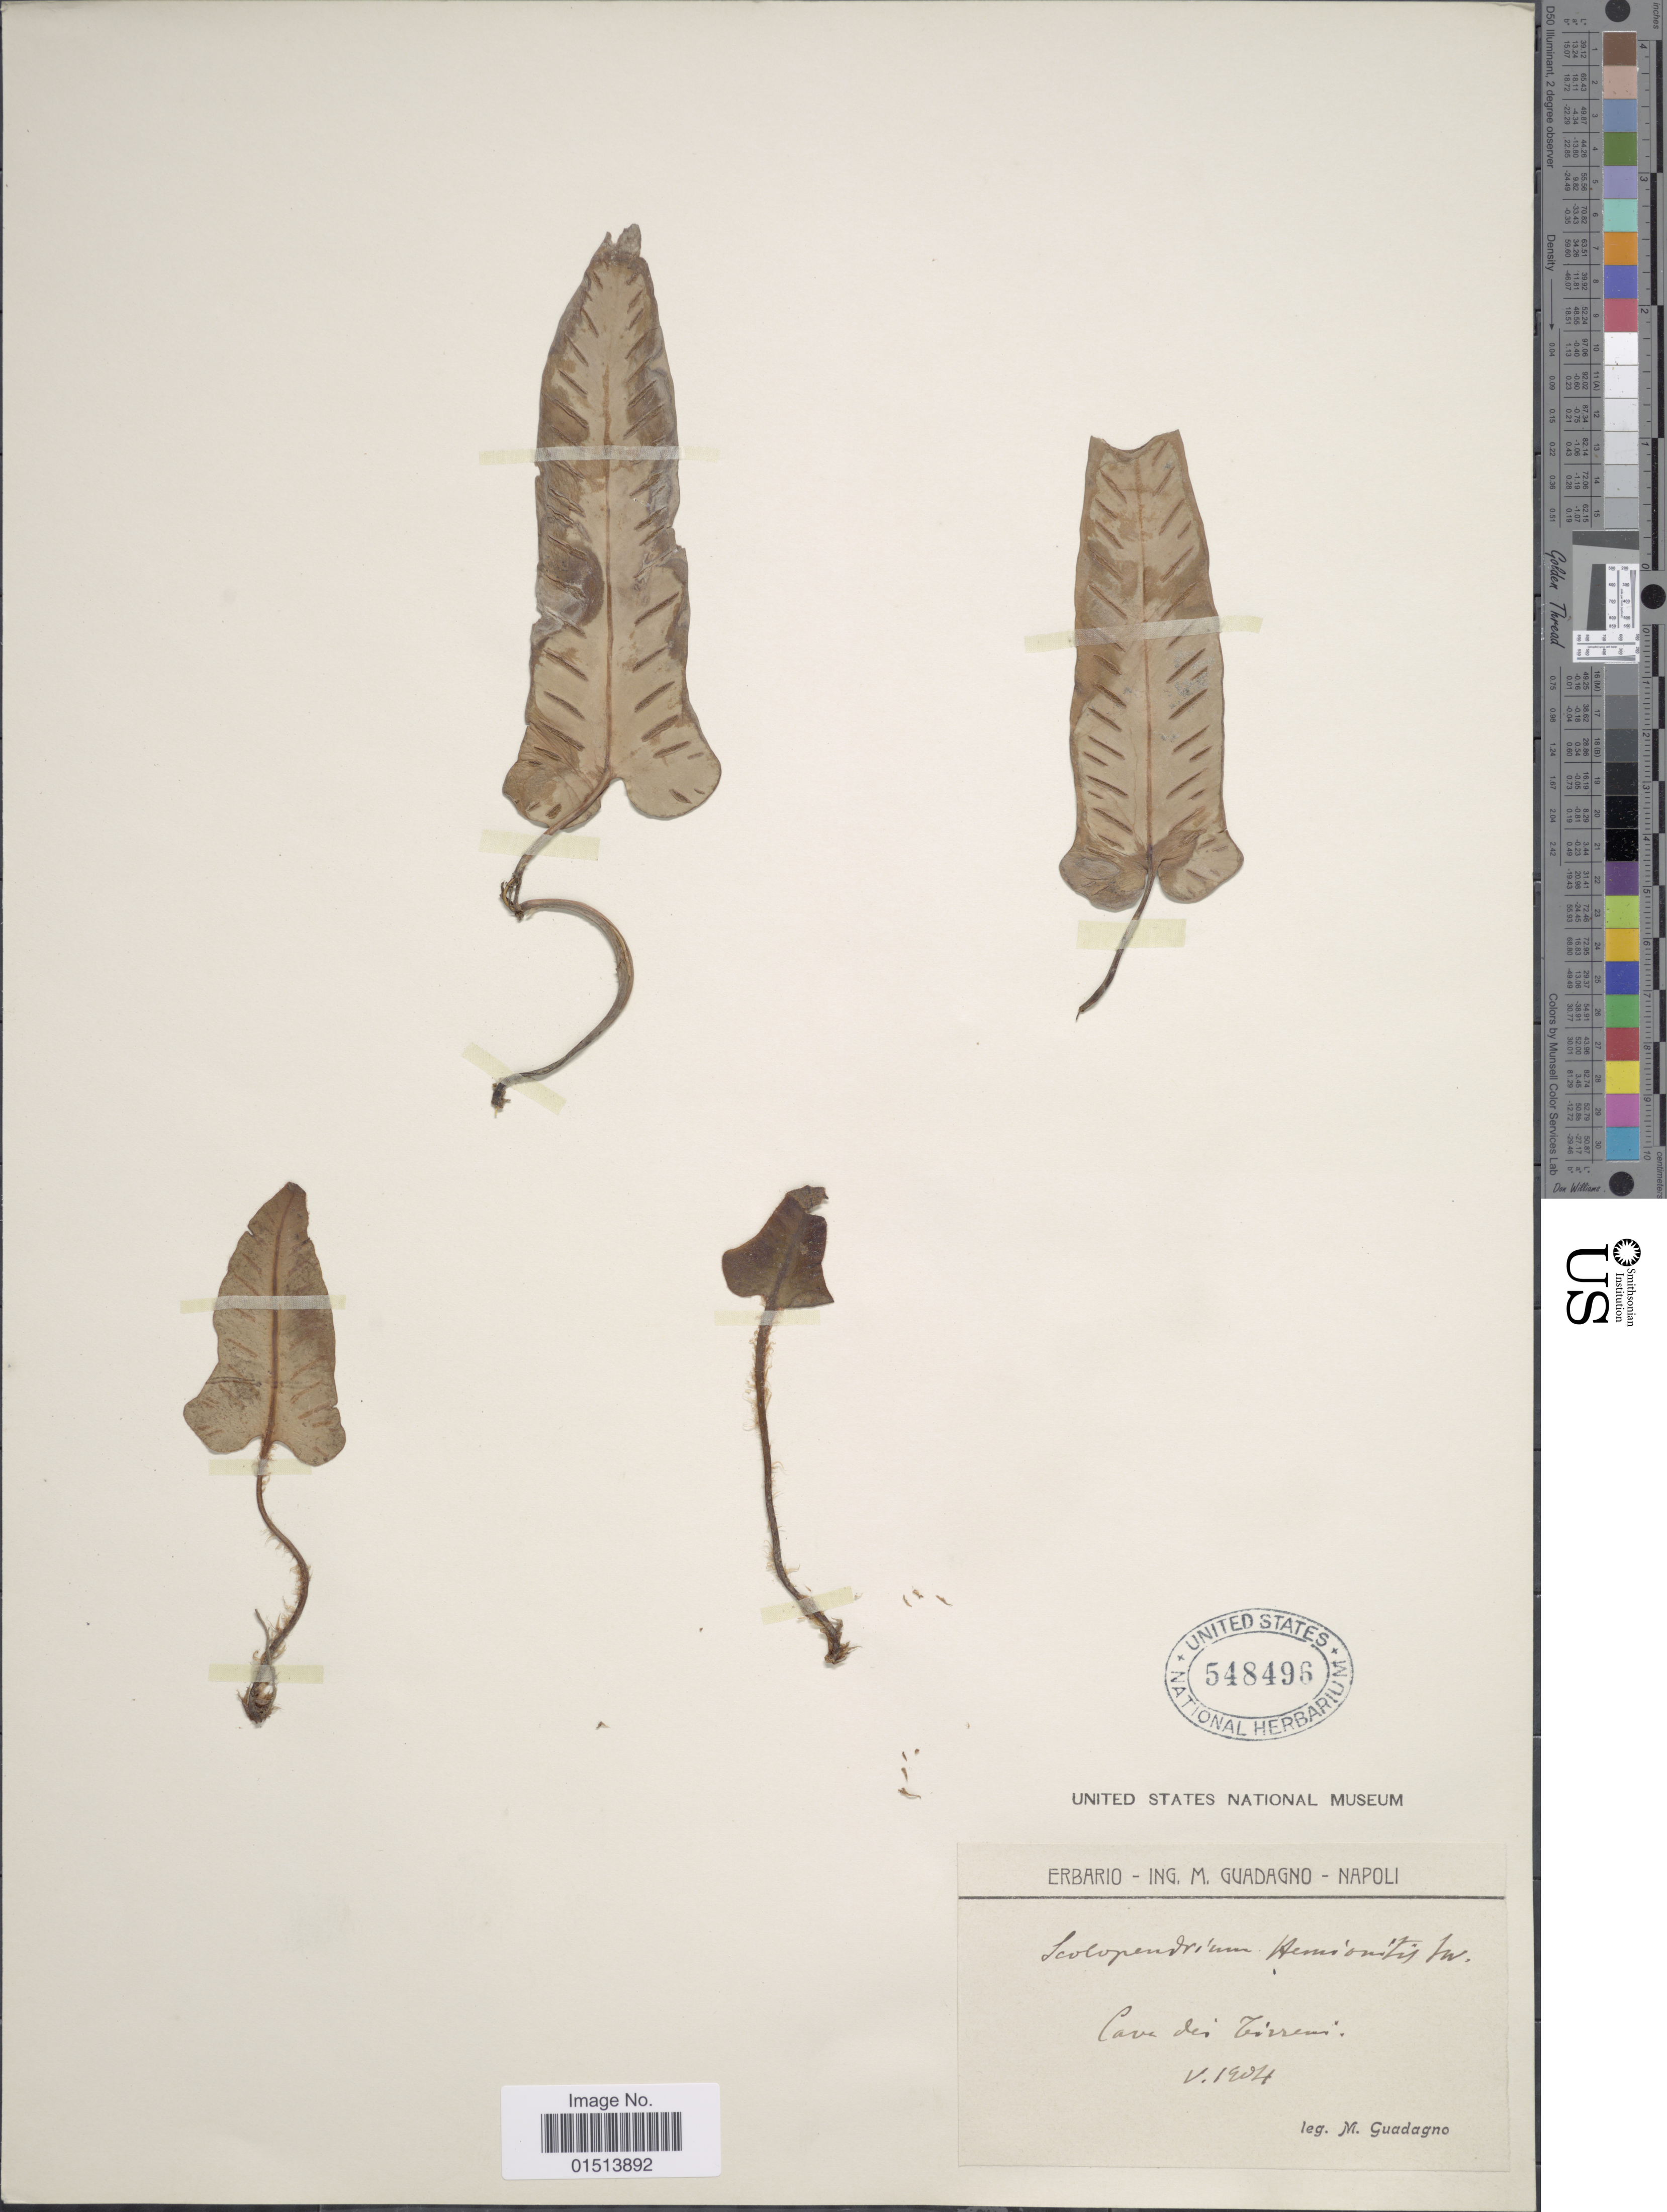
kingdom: Plantae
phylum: Tracheophyta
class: Polypodiopsida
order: Polypodiales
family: Aspleniaceae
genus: Asplenium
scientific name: Asplenium hemionitis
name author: L.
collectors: M. Guadagno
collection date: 1904-05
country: Italy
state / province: Campania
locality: Napoli, Cava dei Tirreni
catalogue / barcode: US 548496